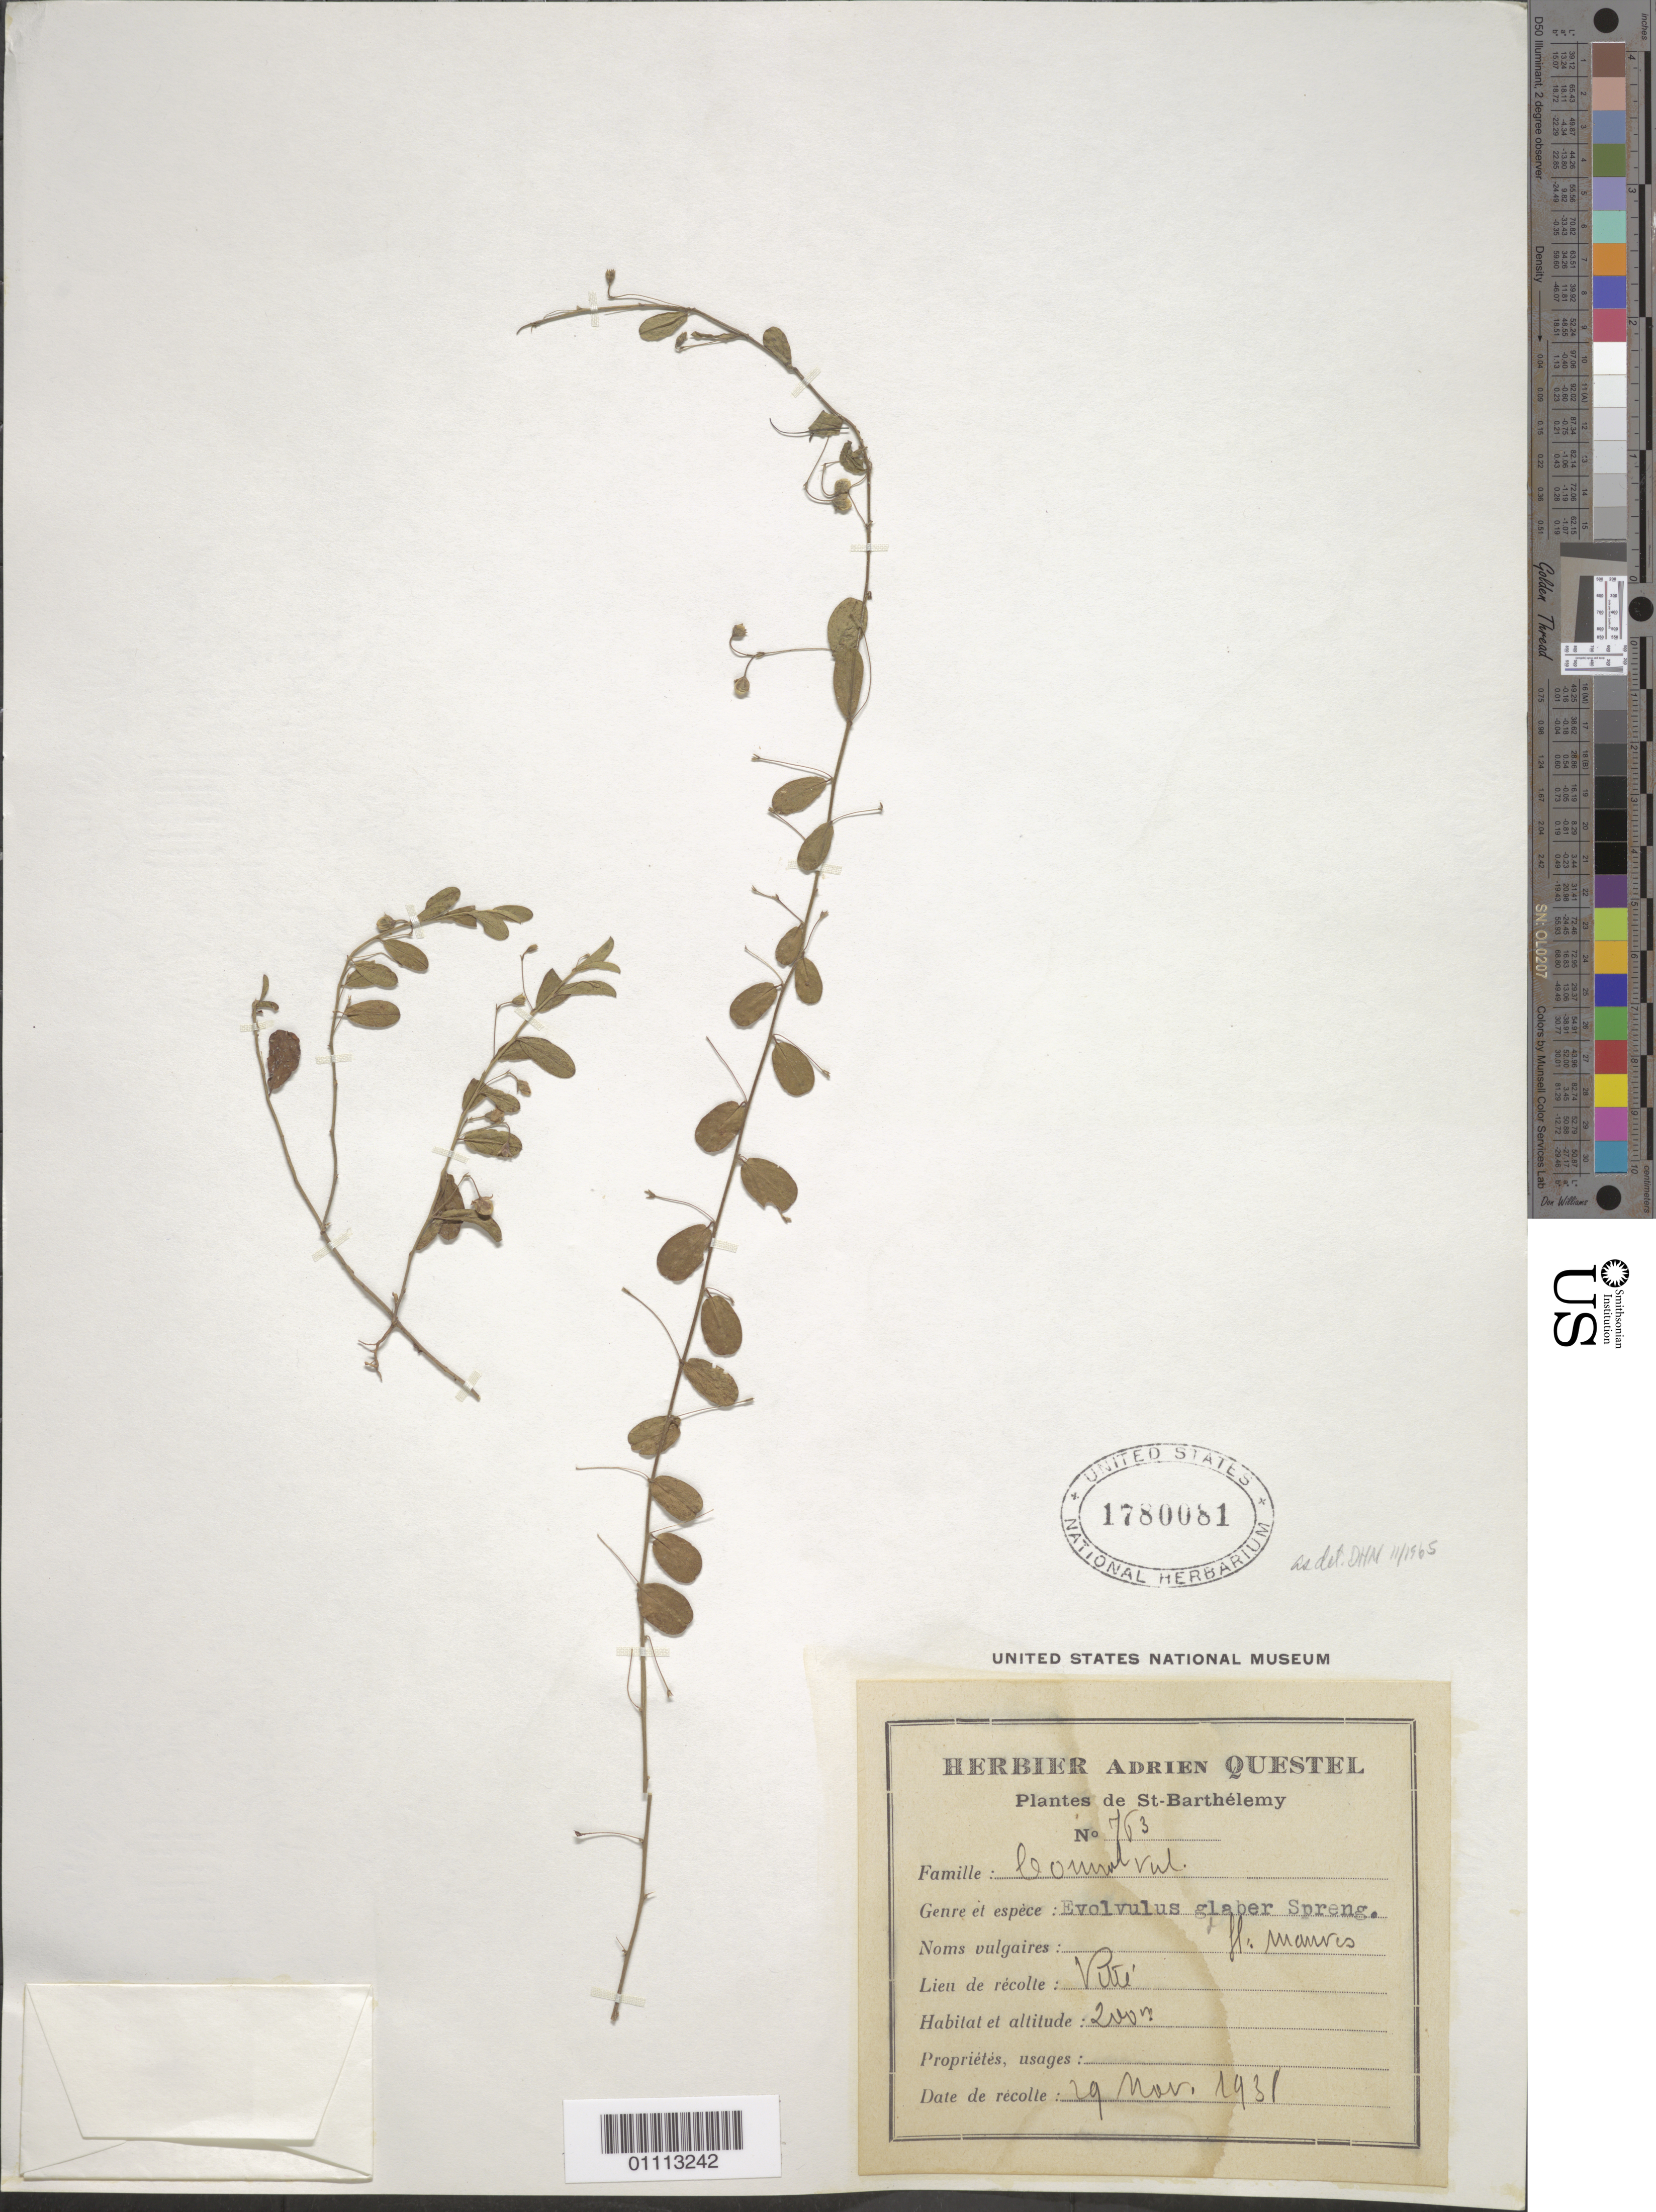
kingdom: Plantae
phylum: Tracheophyta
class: Magnoliopsida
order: Solanales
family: Convolvulaceae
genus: Evolvulus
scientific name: Evolvulus convolvuloides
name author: (Willd. ex Schult.) Stearn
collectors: A. Questel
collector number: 763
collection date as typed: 19 Mar 1931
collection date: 1931-03-19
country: Saint Barthélemy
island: St. Barthélemy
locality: Pute.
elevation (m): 200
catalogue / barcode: US 1780081